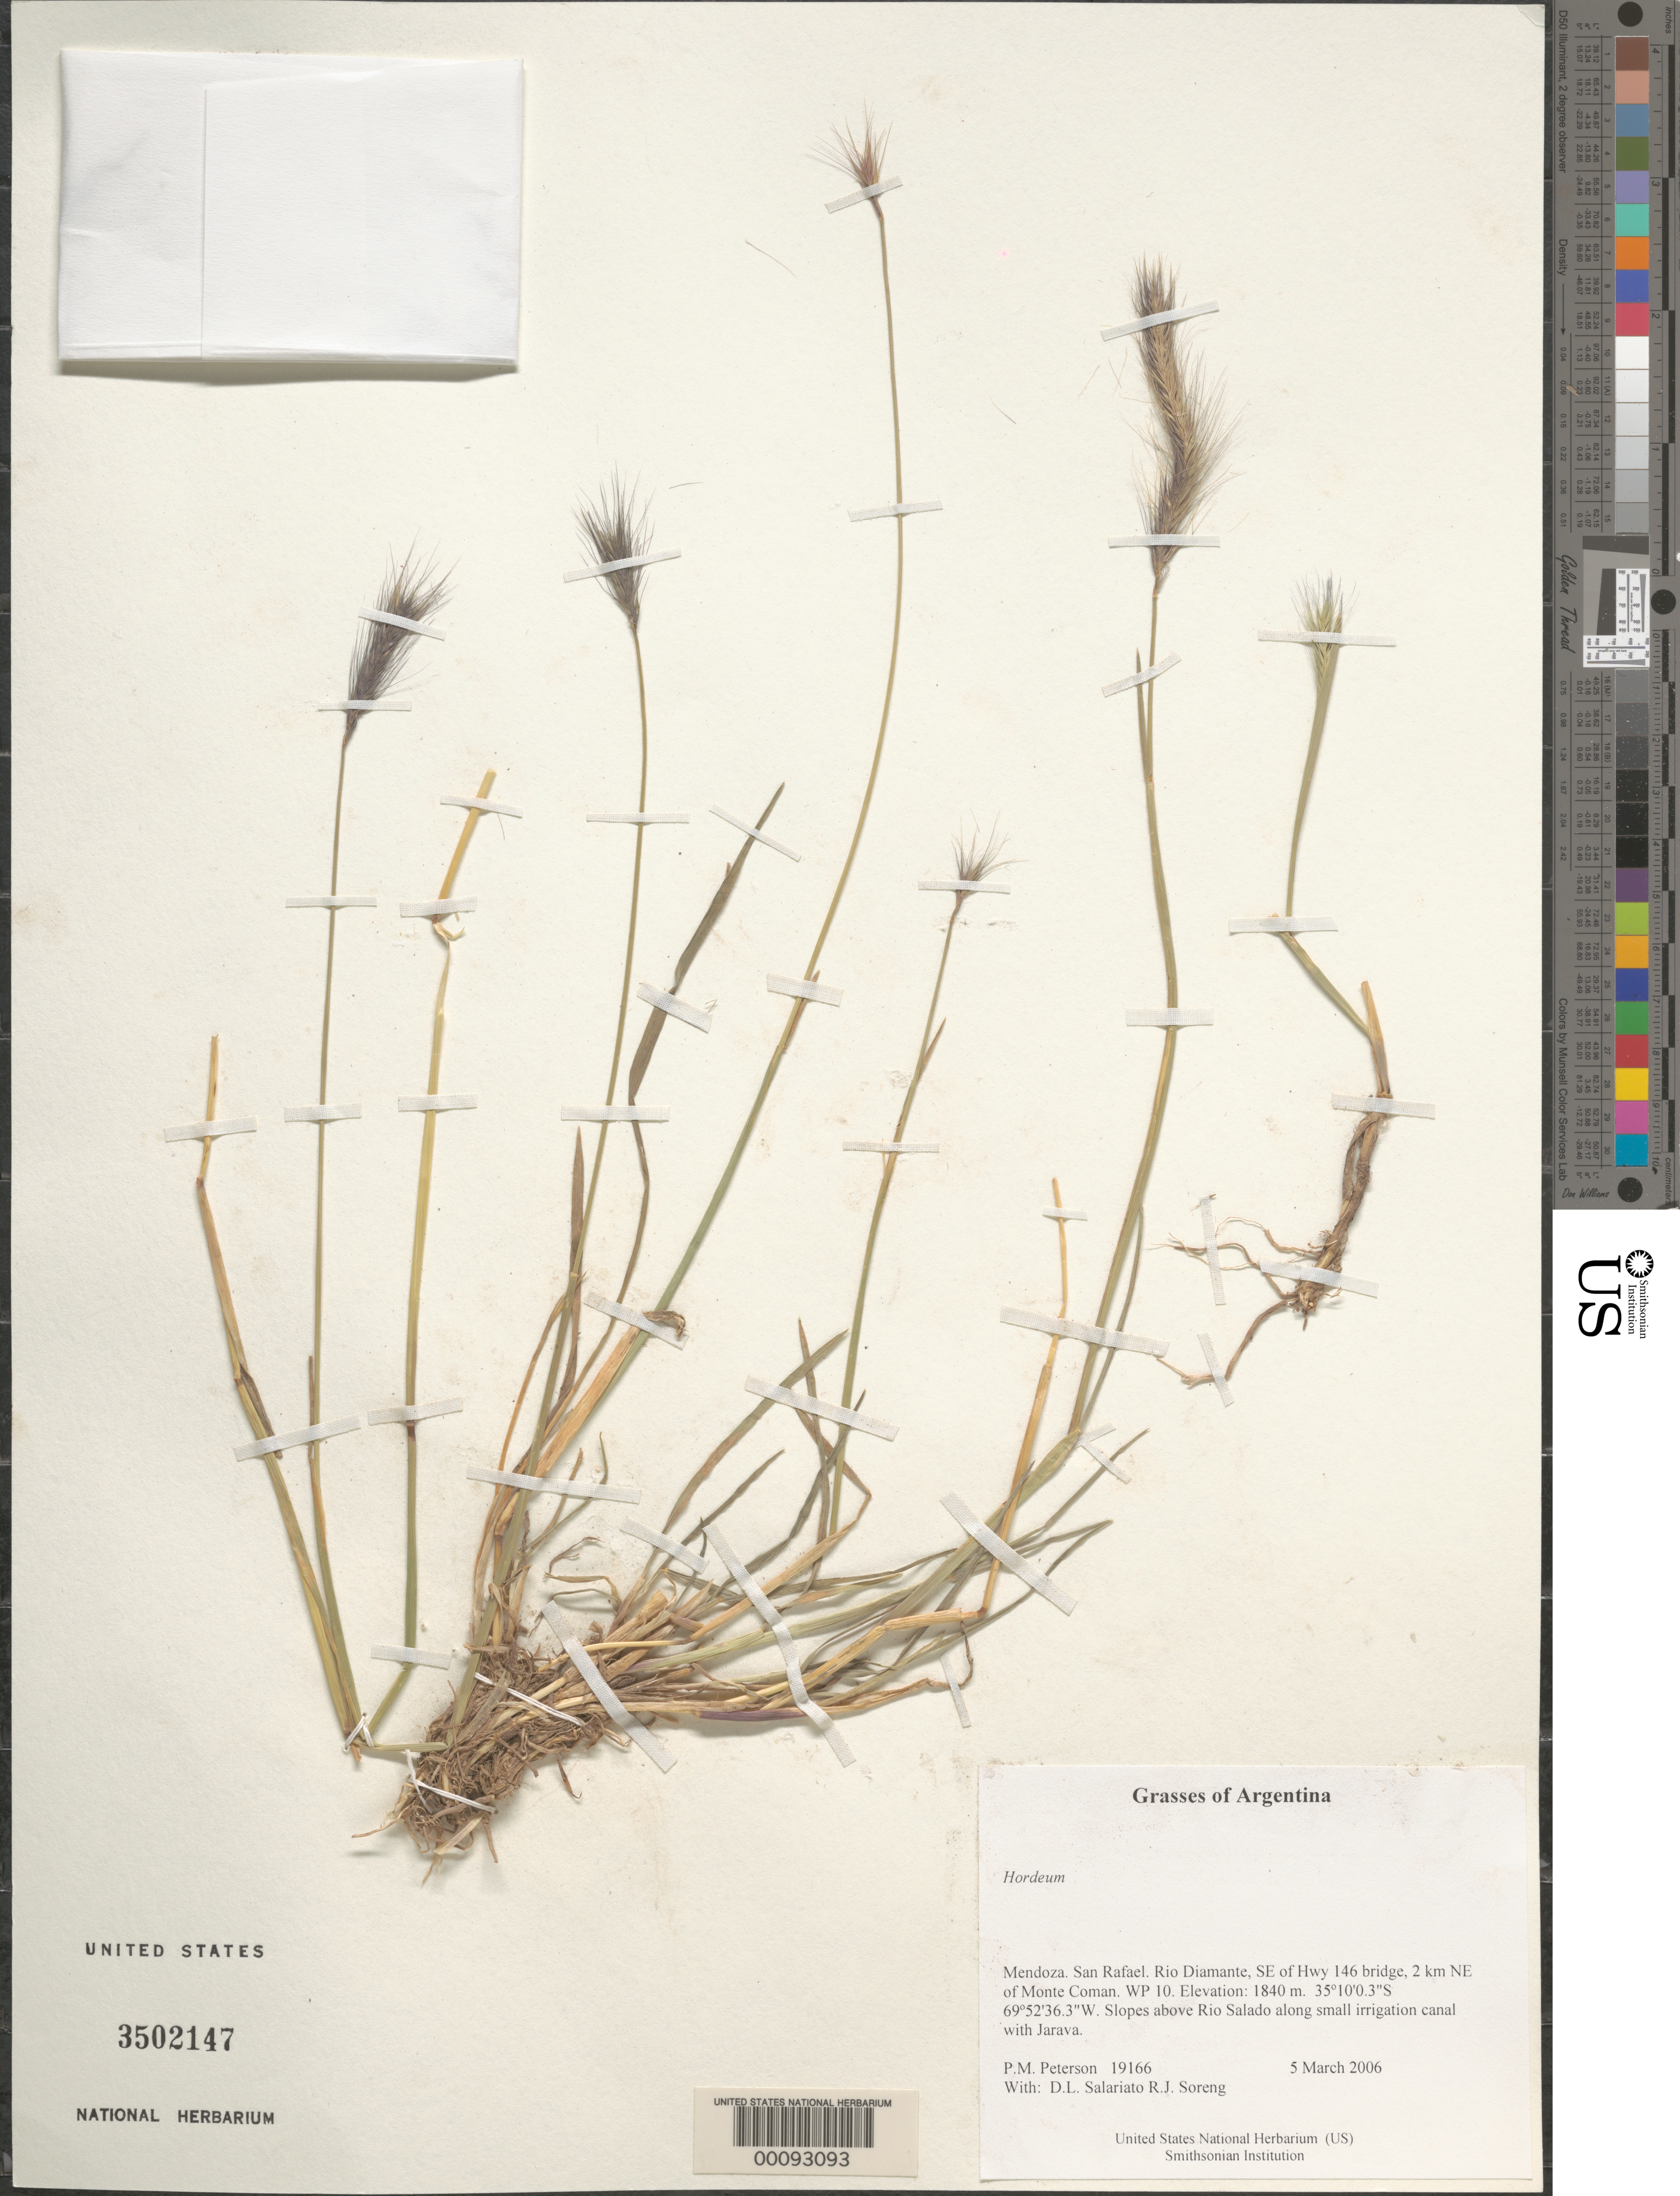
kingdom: Plantae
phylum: Tracheophyta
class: Liliopsida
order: Poales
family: Poaceae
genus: Hordeum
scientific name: Hordeum sp.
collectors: P. M. Peterson, R. J. Soreng, D. Salariato & A. Panizza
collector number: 19166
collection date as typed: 05 Mar 2006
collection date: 2006-03-05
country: Argentina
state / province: Mendoza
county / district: San Rafael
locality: Rio Diamante, SE of Hwy 146 bridge, 2 km NE of Monte Coman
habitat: Slopes above Rio Salado along small irrigation canal with Jarava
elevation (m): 1840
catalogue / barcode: US 3502147